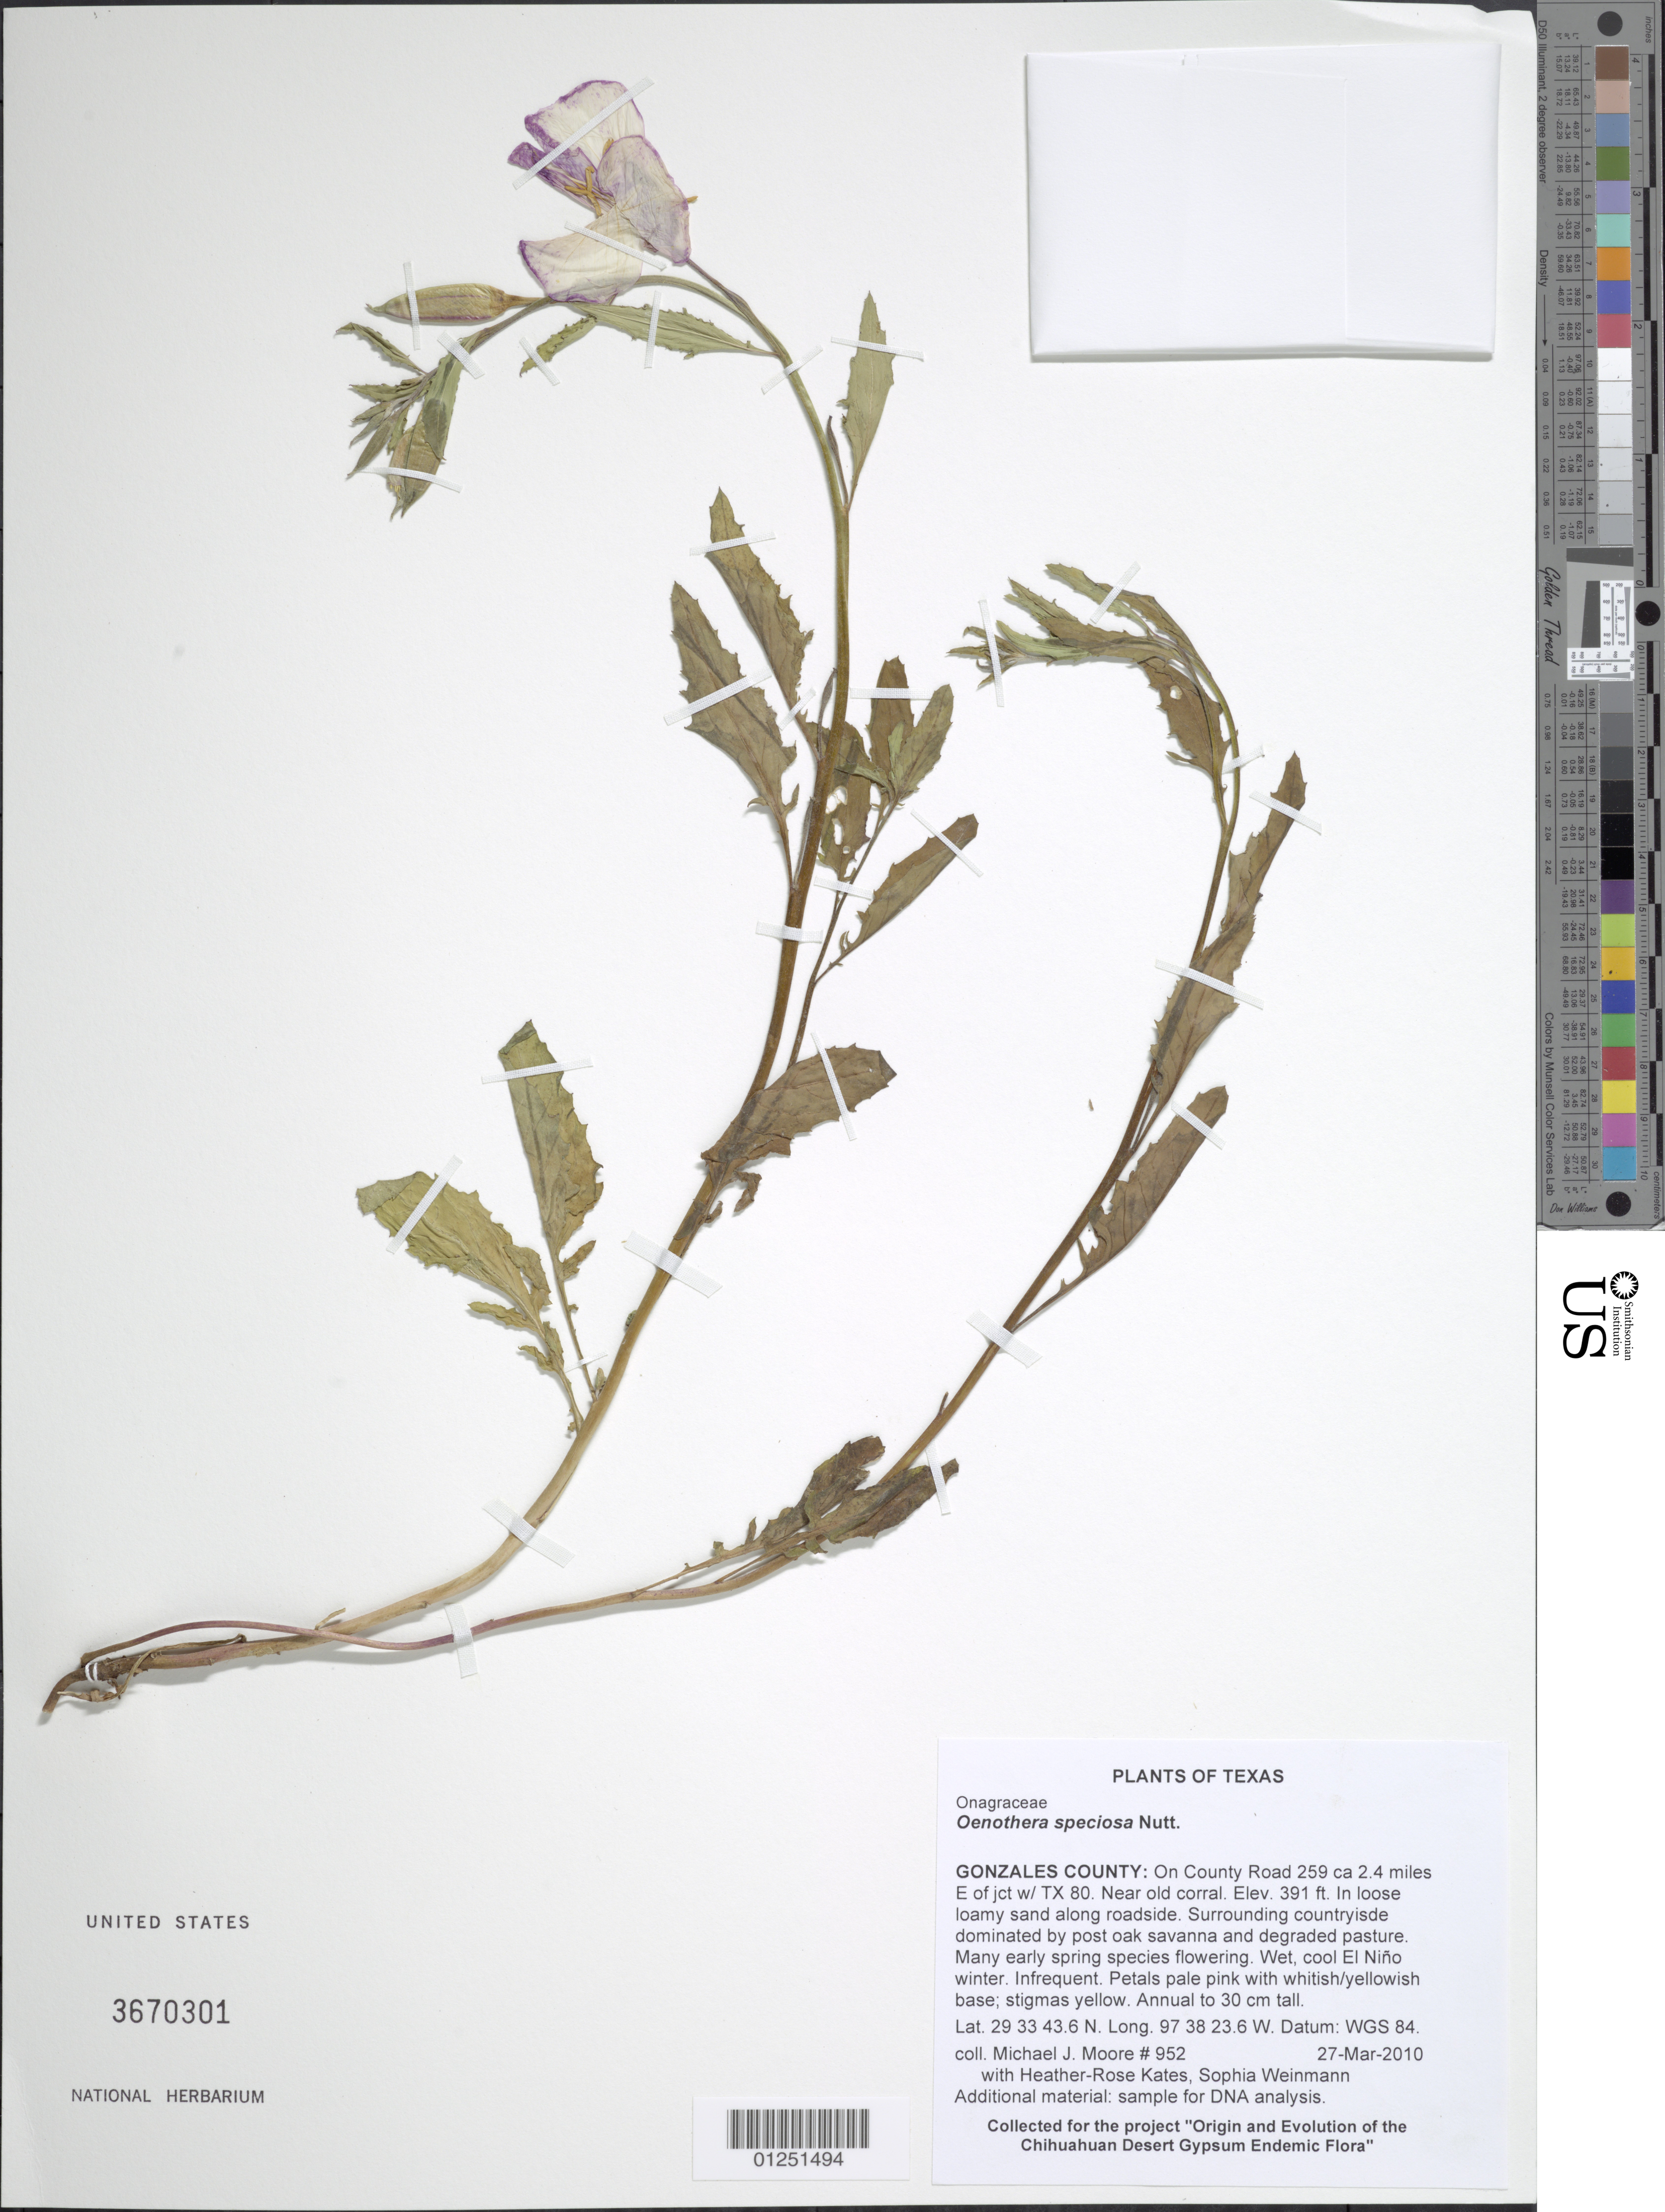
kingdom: Plantae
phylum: Tracheophyta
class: Magnoliopsida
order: Myrtales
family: Onagraceae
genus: Oenothera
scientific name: Oenothera speciosa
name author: Nutt.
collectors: M. J. Moore, H.-R. Kates & S. Weinmann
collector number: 952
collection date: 2006-03-26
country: United States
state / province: Texas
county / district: Gonzales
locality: On County Road 259 ca 2.4 miles E of jct w/ TX 80. Near old corral.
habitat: In loose loamy sand along roadside. Surrounding countryisde dominated by post oak savanna and degraded pasture. Many early spring species flowering. Wet, cool El Niño winter.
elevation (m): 119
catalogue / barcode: US 3670301